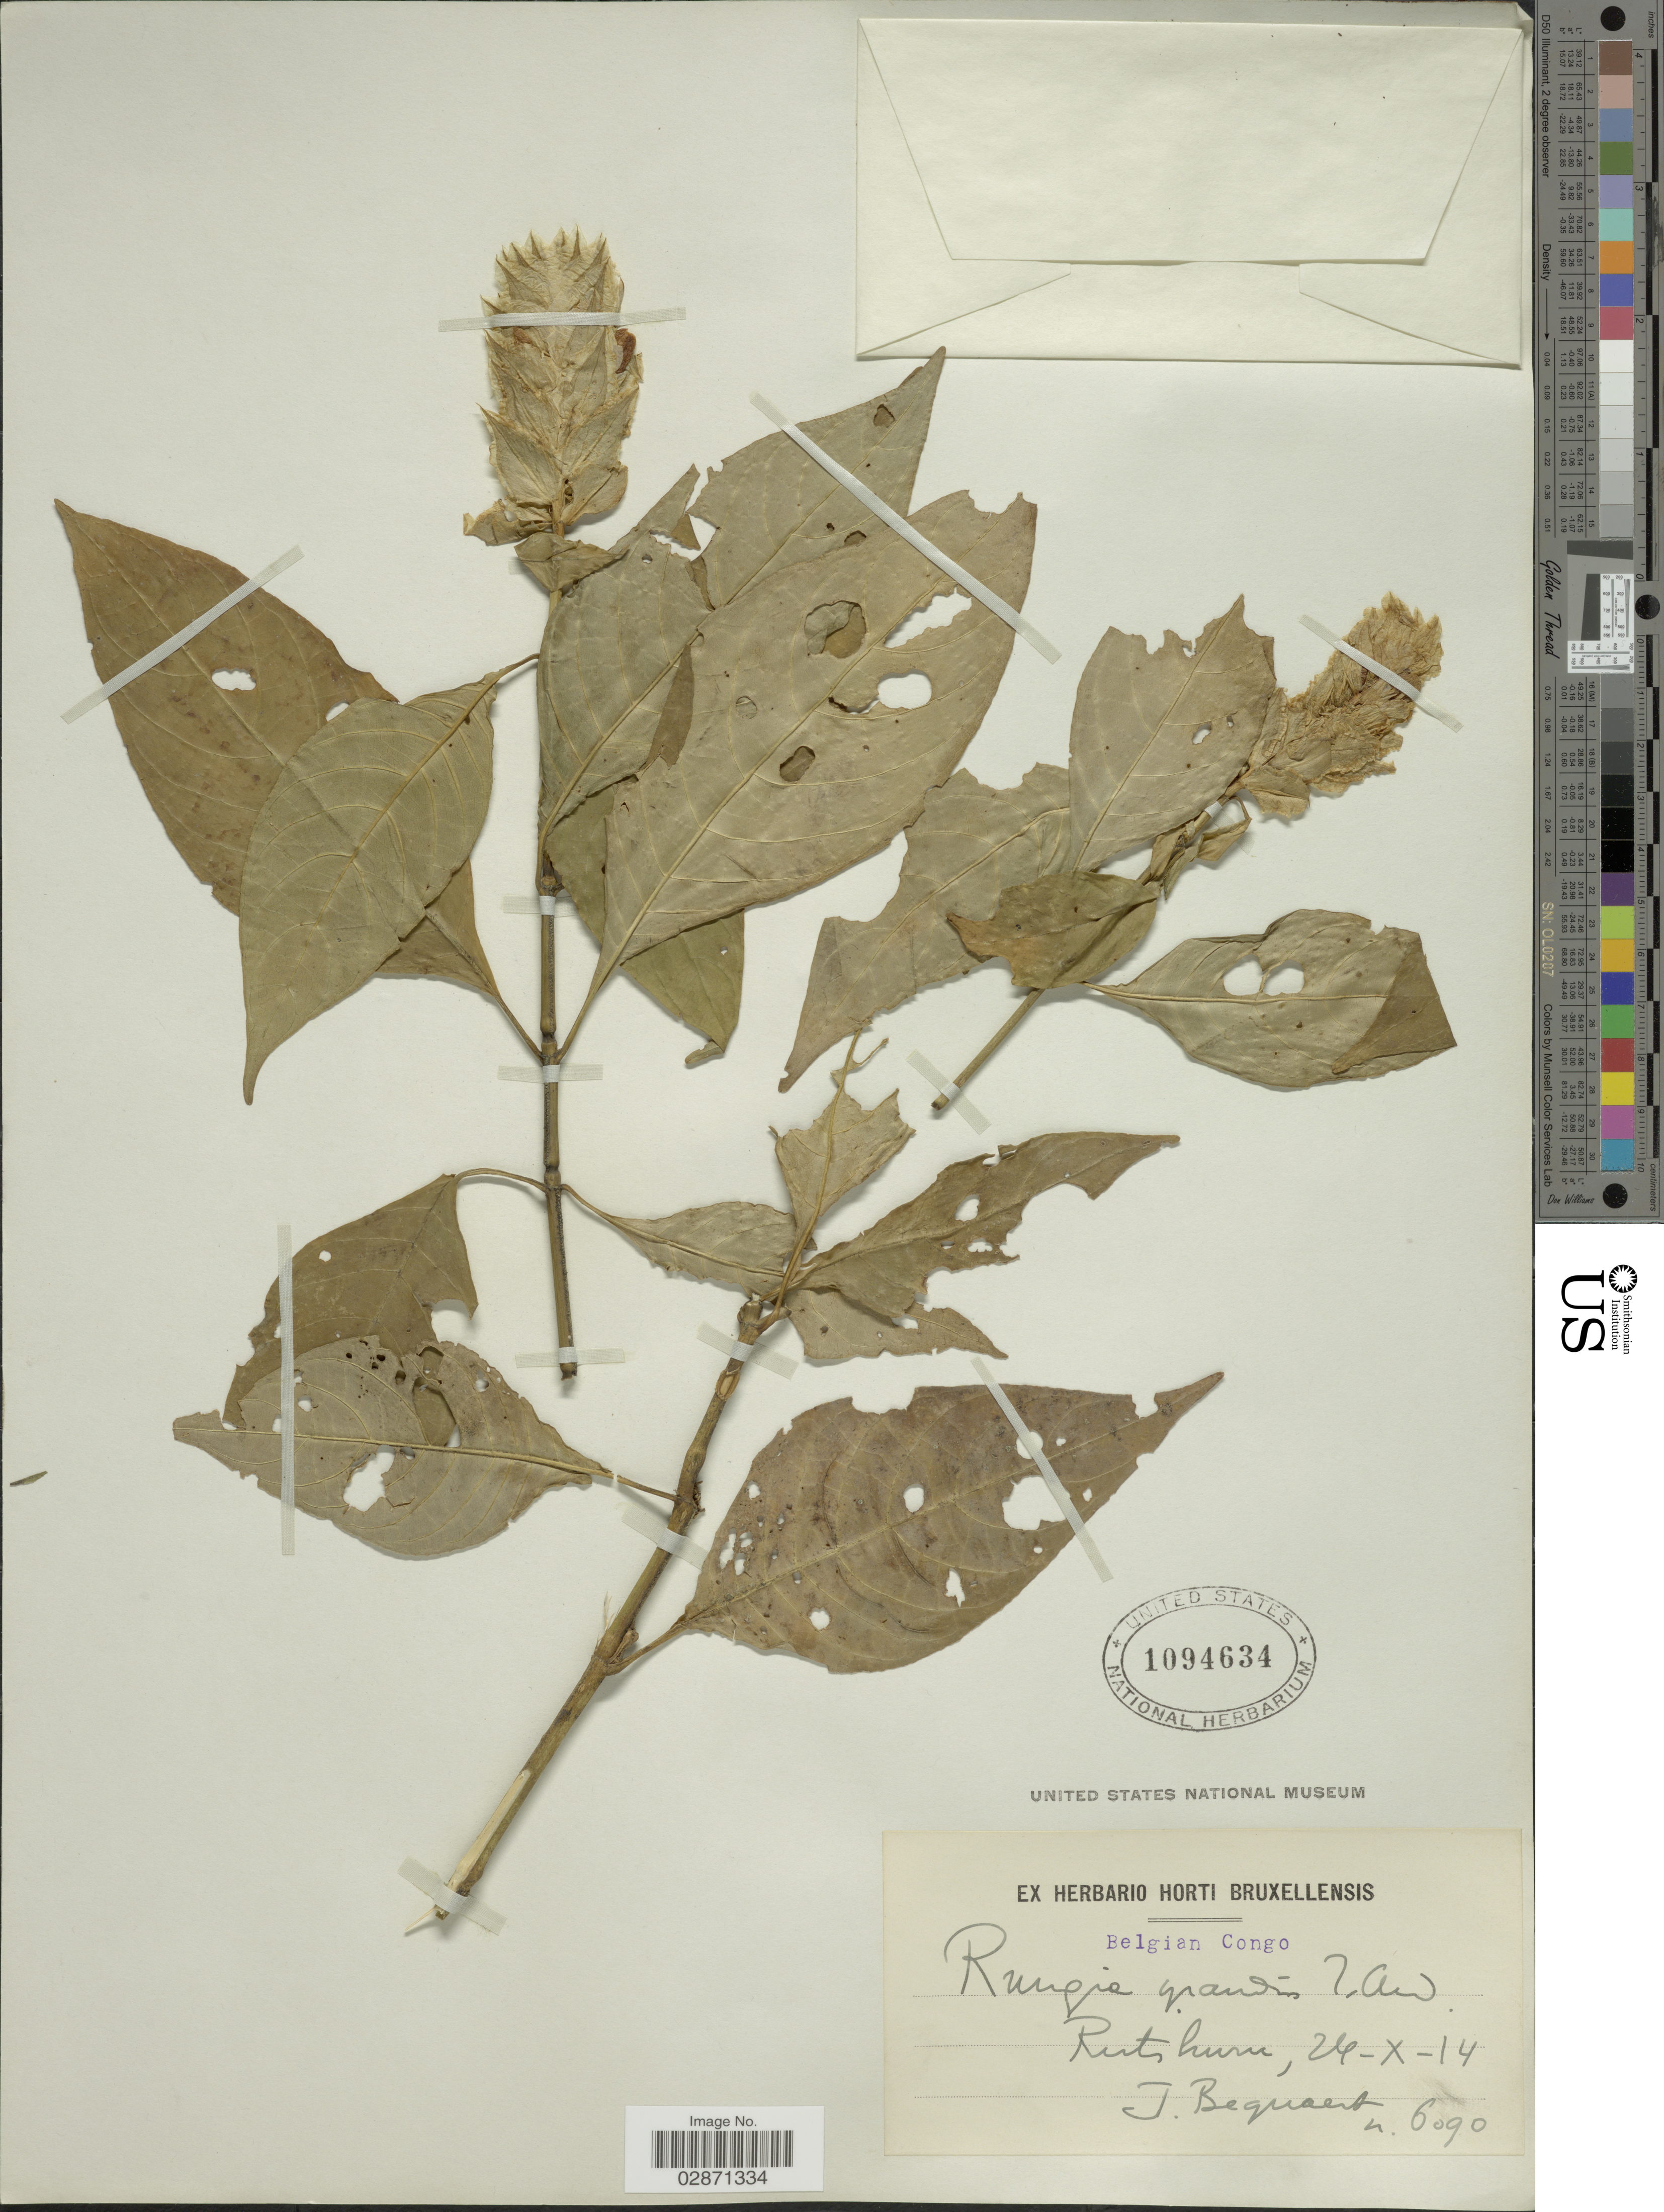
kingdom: Plantae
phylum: Tracheophyta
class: Magnoliopsida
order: Lamiales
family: Acanthaceae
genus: Rungia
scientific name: Rungia grandis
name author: T. Anderson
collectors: J. Bequaert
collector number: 6090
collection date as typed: Transcribed d/m/y: 24/10/14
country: Congo, Democratic Republic of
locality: Belgian Congo. Rutshuru.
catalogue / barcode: US 1094634